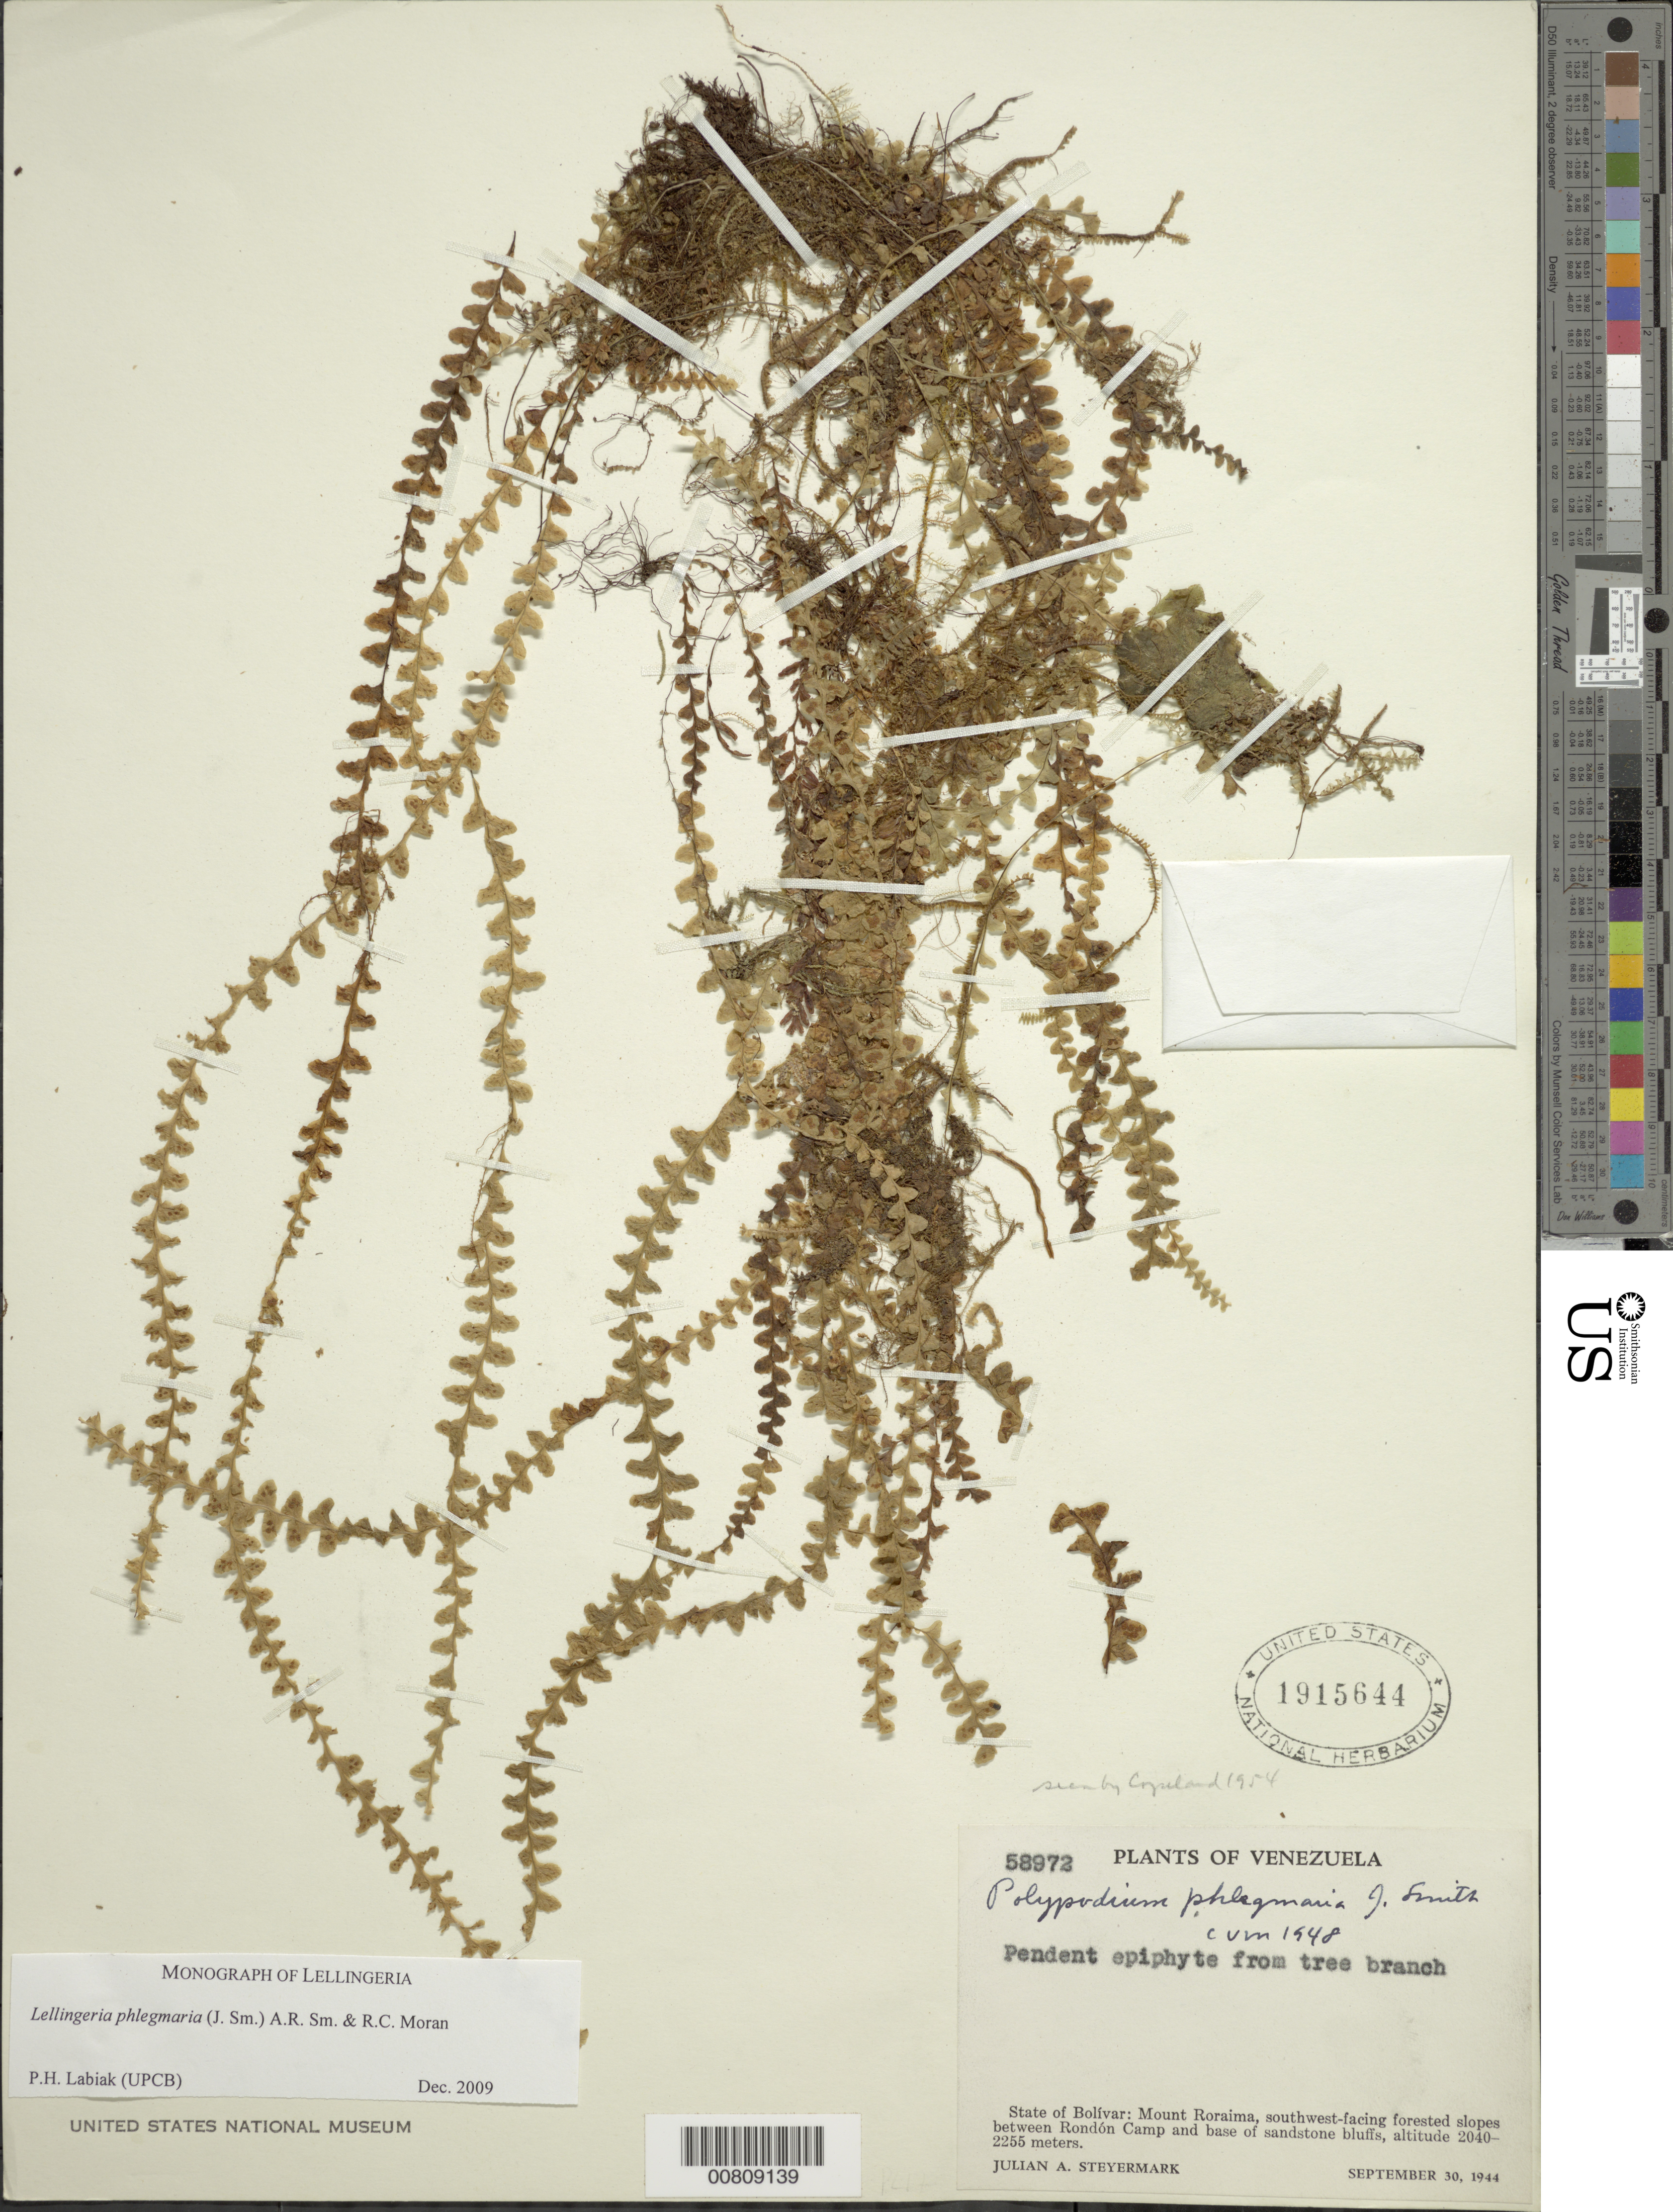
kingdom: Plantae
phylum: Tracheophyta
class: Polypodiopsida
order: Polypodiales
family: Polypodiaceae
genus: Lellingeria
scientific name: Lellingeria phlegmaria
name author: (J. Sm.) A.R. Sm. & R.C. Moran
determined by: Labiak, P. H.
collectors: J. Steyermark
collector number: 58972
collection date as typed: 30-Sep-44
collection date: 1944-09-30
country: Venezuela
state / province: Bolívar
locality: Mt. Roraima, Rondón Camp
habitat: SW-facing forested slopes between camp and base of sandstone bluffs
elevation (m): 2040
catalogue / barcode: US 1915644